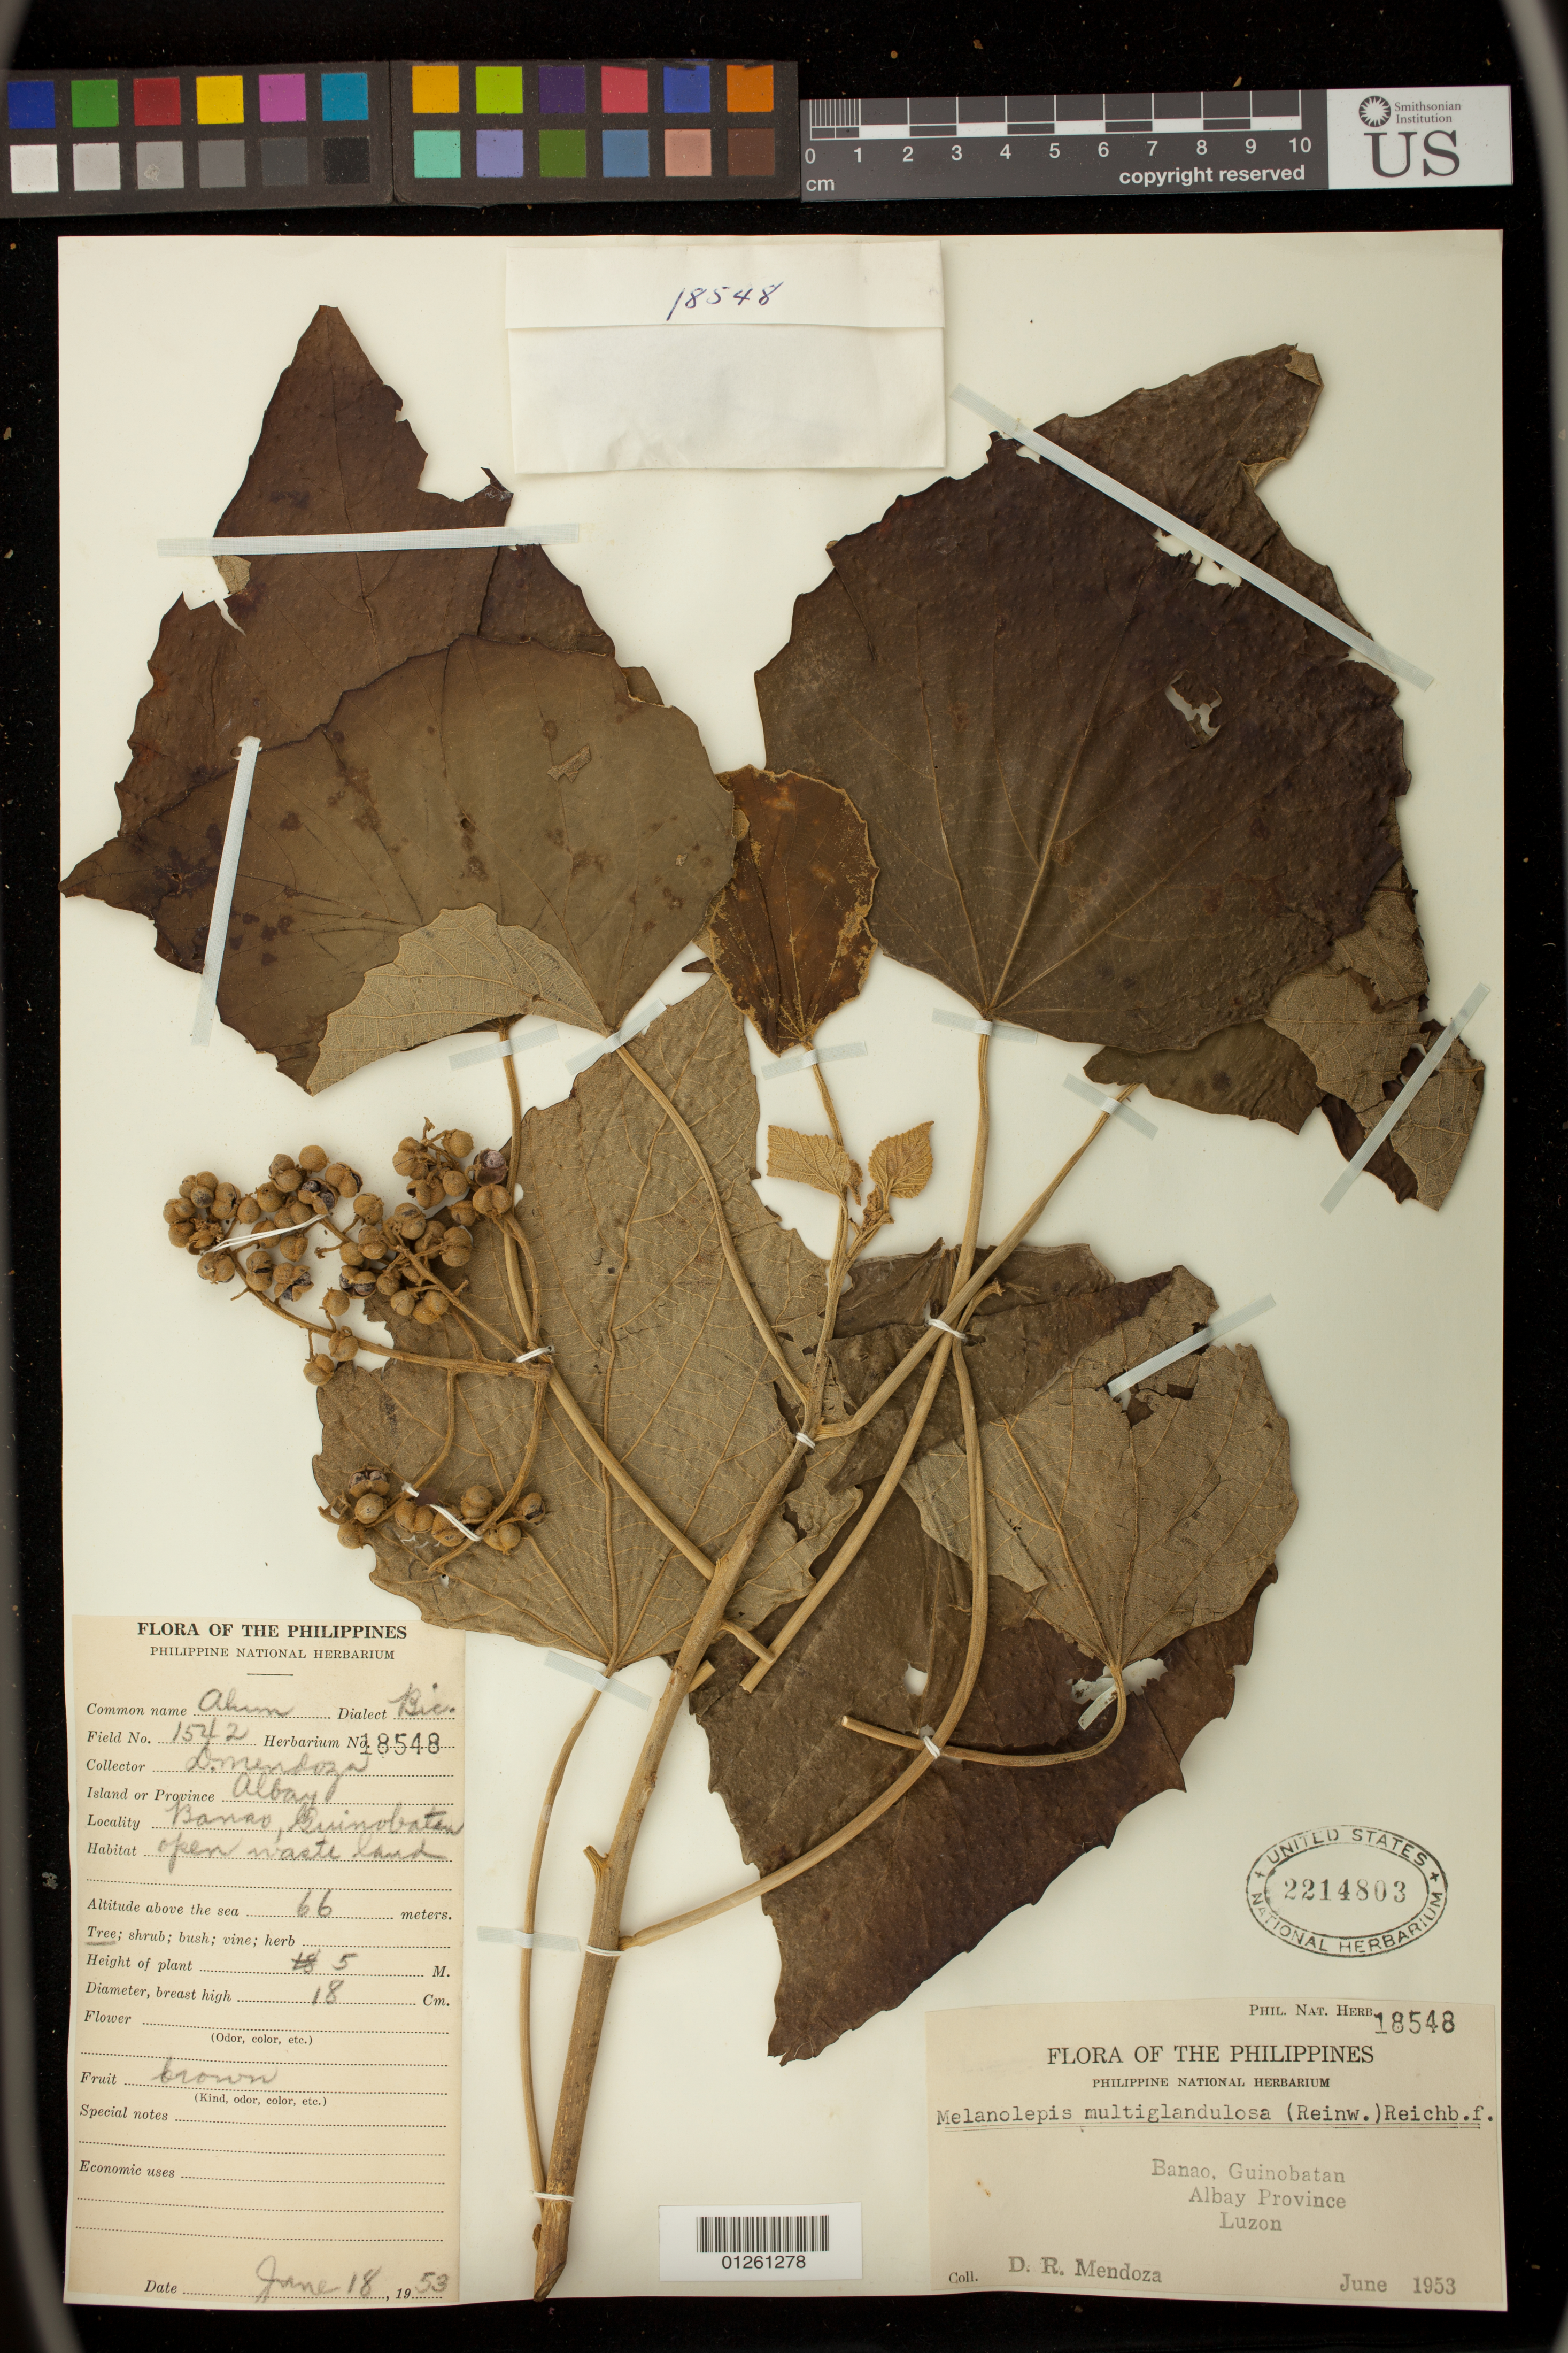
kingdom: Plantae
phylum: Tracheophyta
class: Magnoliopsida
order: Malpighiales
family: Euphorbiaceae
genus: Melanolepis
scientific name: Melanolepis multiglandulosa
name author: (Reinw. ex Blume) Rchb. f. & Zoll.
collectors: D. Mendoza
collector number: Phil. Nat. Herb. 18548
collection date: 1953-06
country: Philippines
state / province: Bicol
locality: Banao, Guinobatan, Albay Province, Luzon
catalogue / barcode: US 2214803